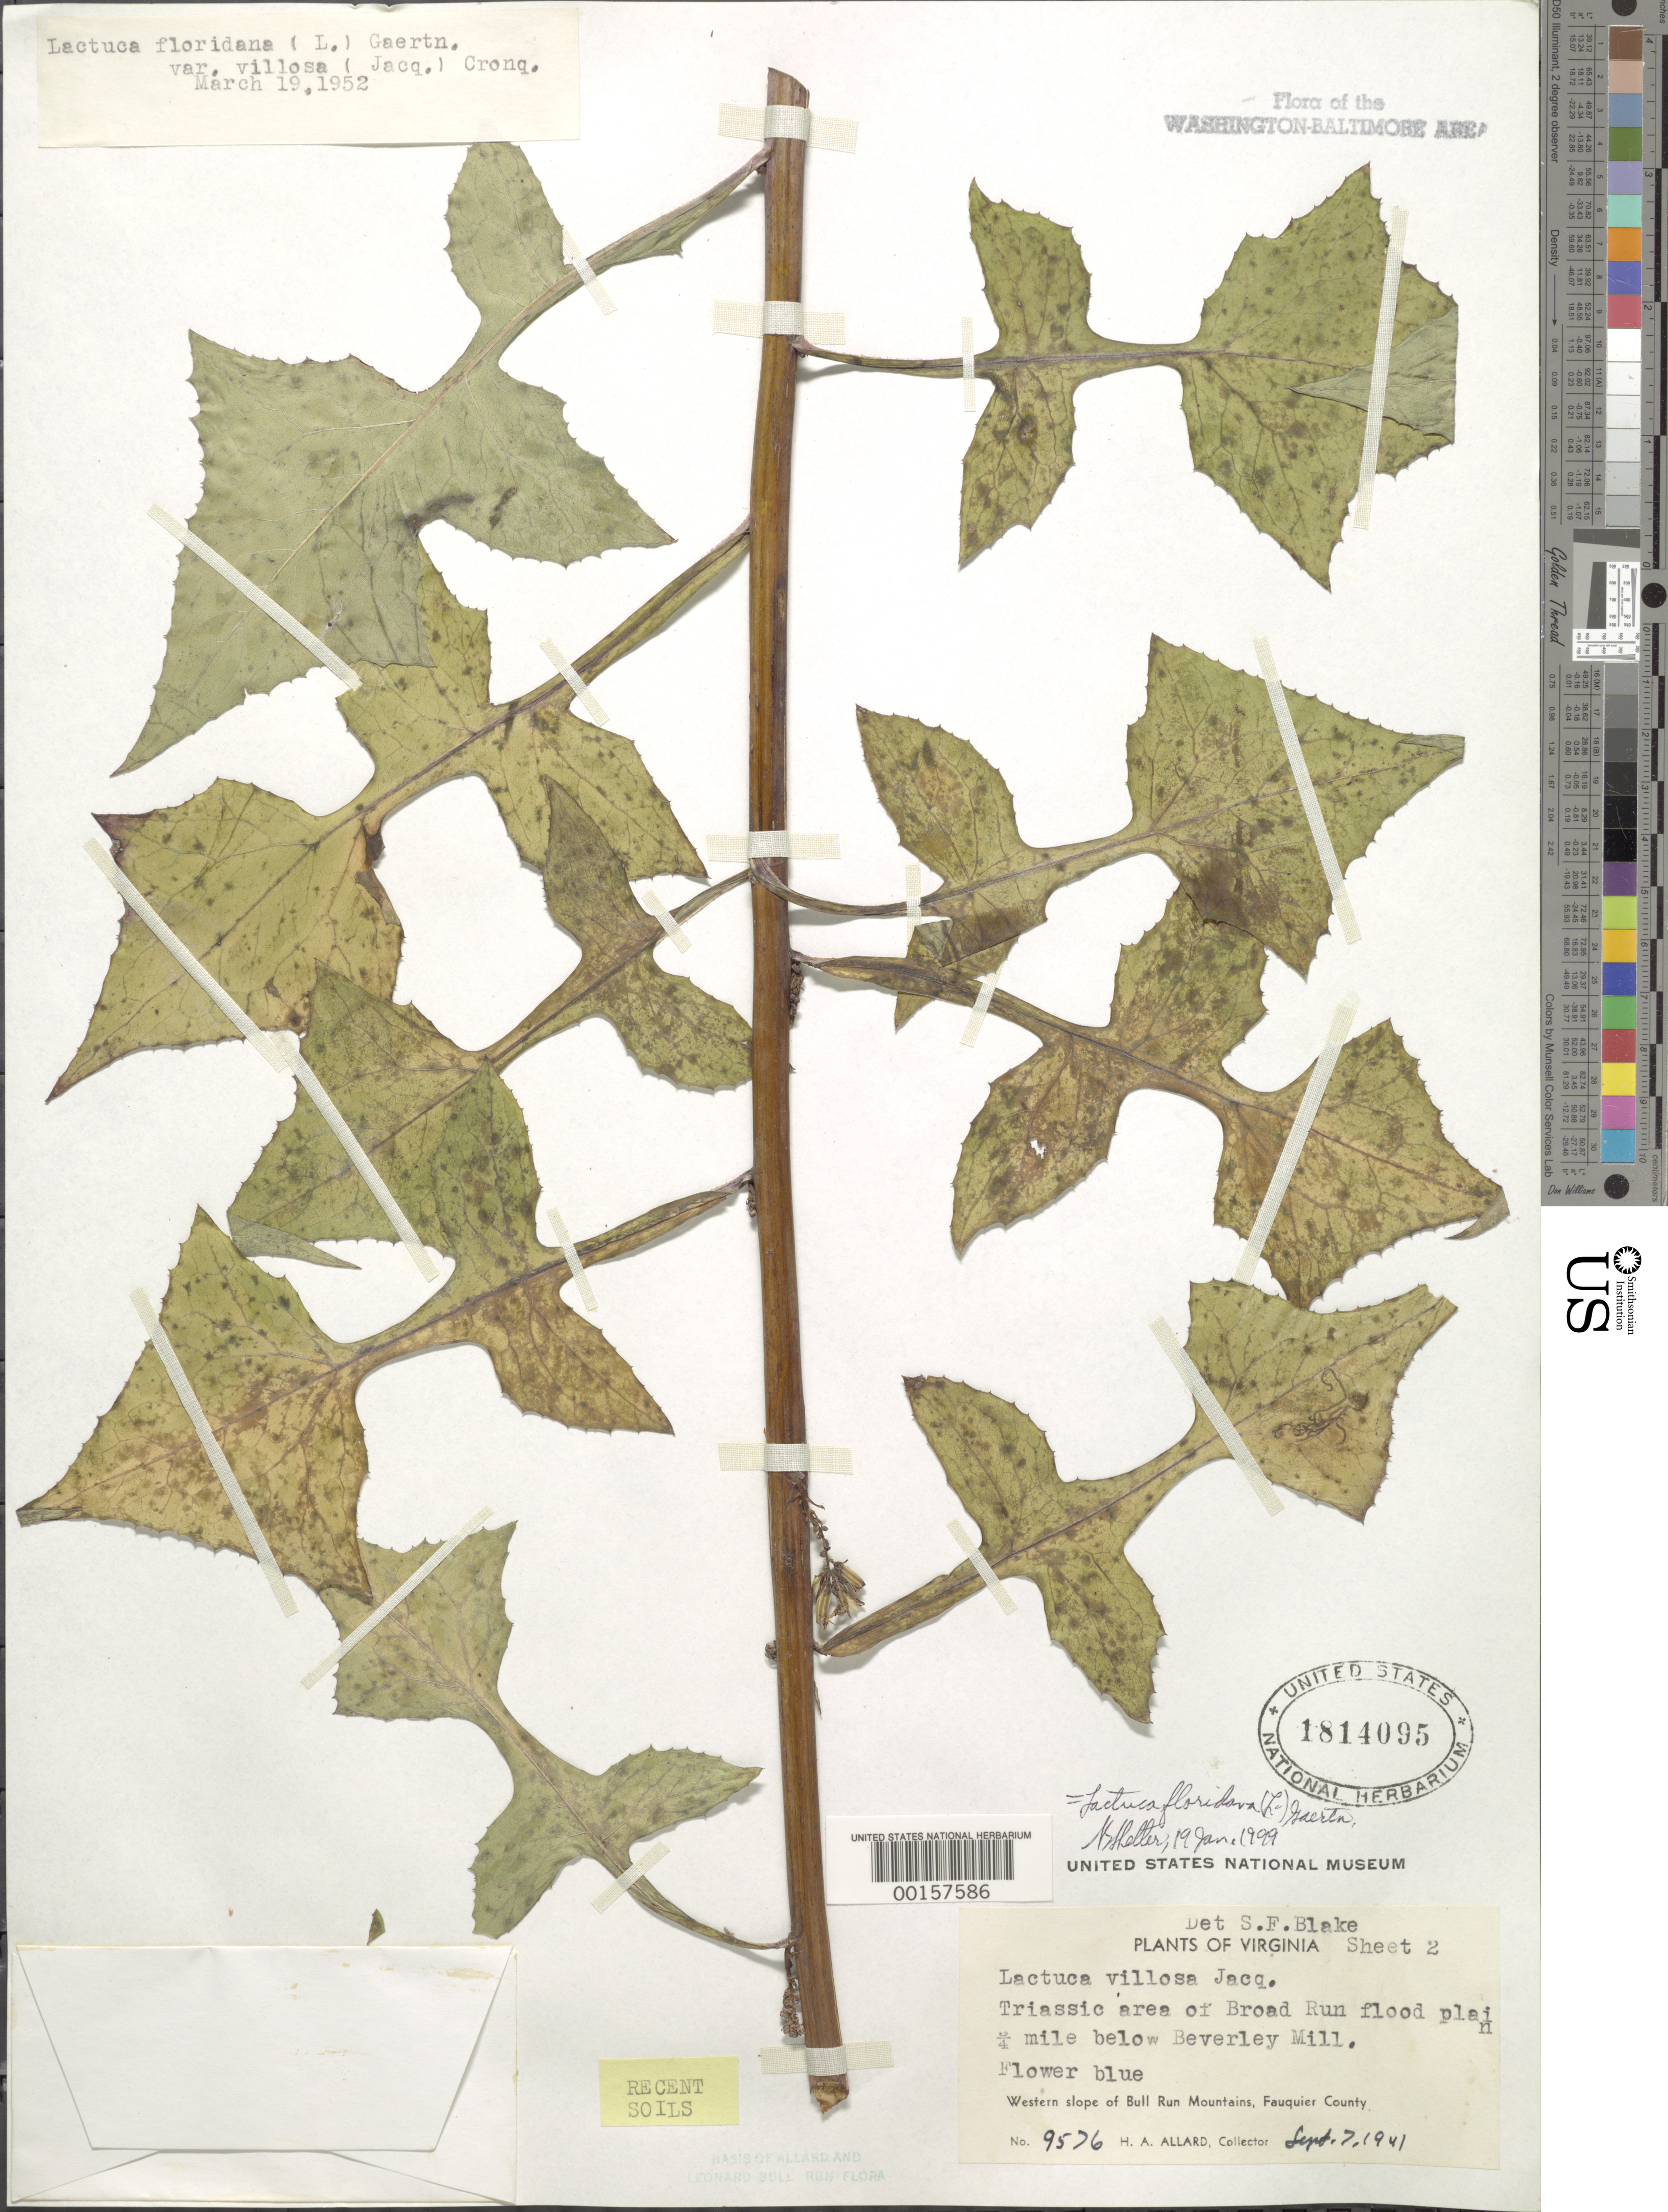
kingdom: Plantae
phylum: Tracheophyta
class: Magnoliopsida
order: Asterales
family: Asteraceae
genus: Lactuca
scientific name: Lactuca floridana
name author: (L.) Gaertn.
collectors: H. A. Allard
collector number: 9576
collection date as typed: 07 Sep 1941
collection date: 1941-09-07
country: United States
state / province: Virginia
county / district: Fauquier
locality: Broad Run below Beverley Mill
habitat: Flood plain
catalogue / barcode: US 1814095